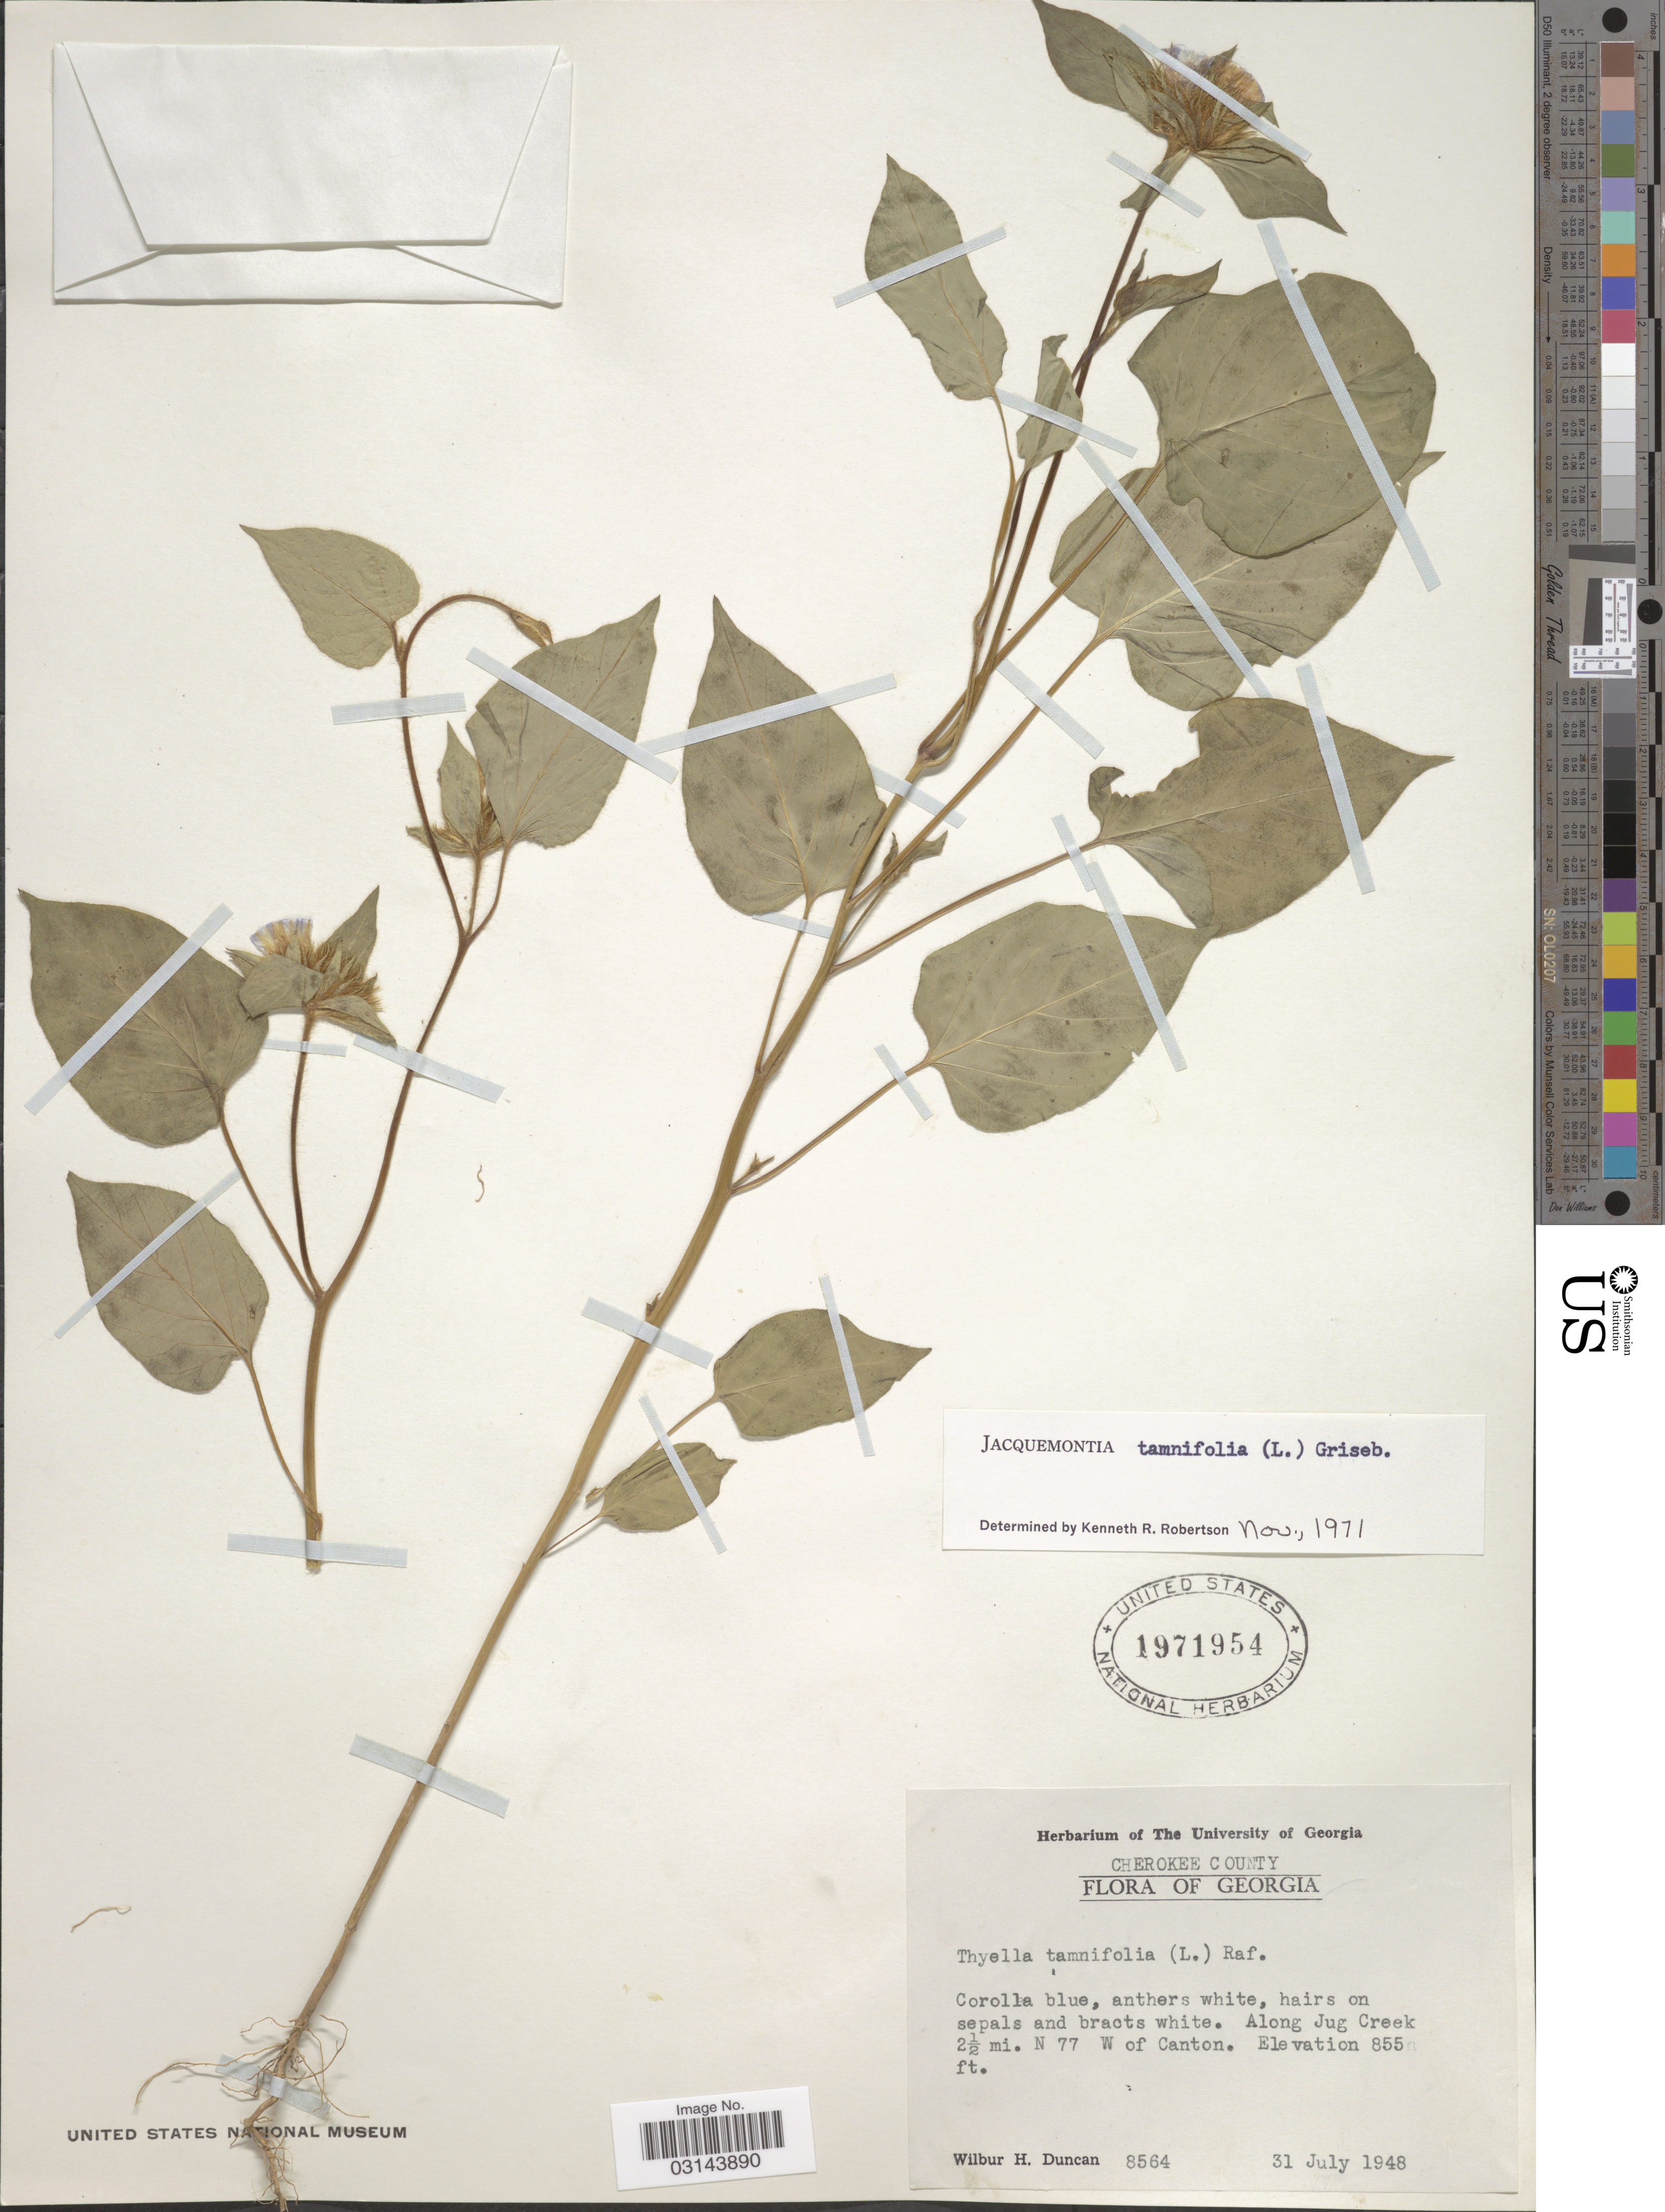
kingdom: Plantae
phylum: Tracheophyta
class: Magnoliopsida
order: Solanales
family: Convolvulaceae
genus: Jacquemontia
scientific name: Jacquemontia tamnifolia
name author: (L.) Griseb.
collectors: W. H. Duncan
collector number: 8564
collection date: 1948-07-31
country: United States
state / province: Georgia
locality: Cherokee County. Along Jug Creek 2½ mi. N 77 W of Canton.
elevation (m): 261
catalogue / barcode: US 1971954